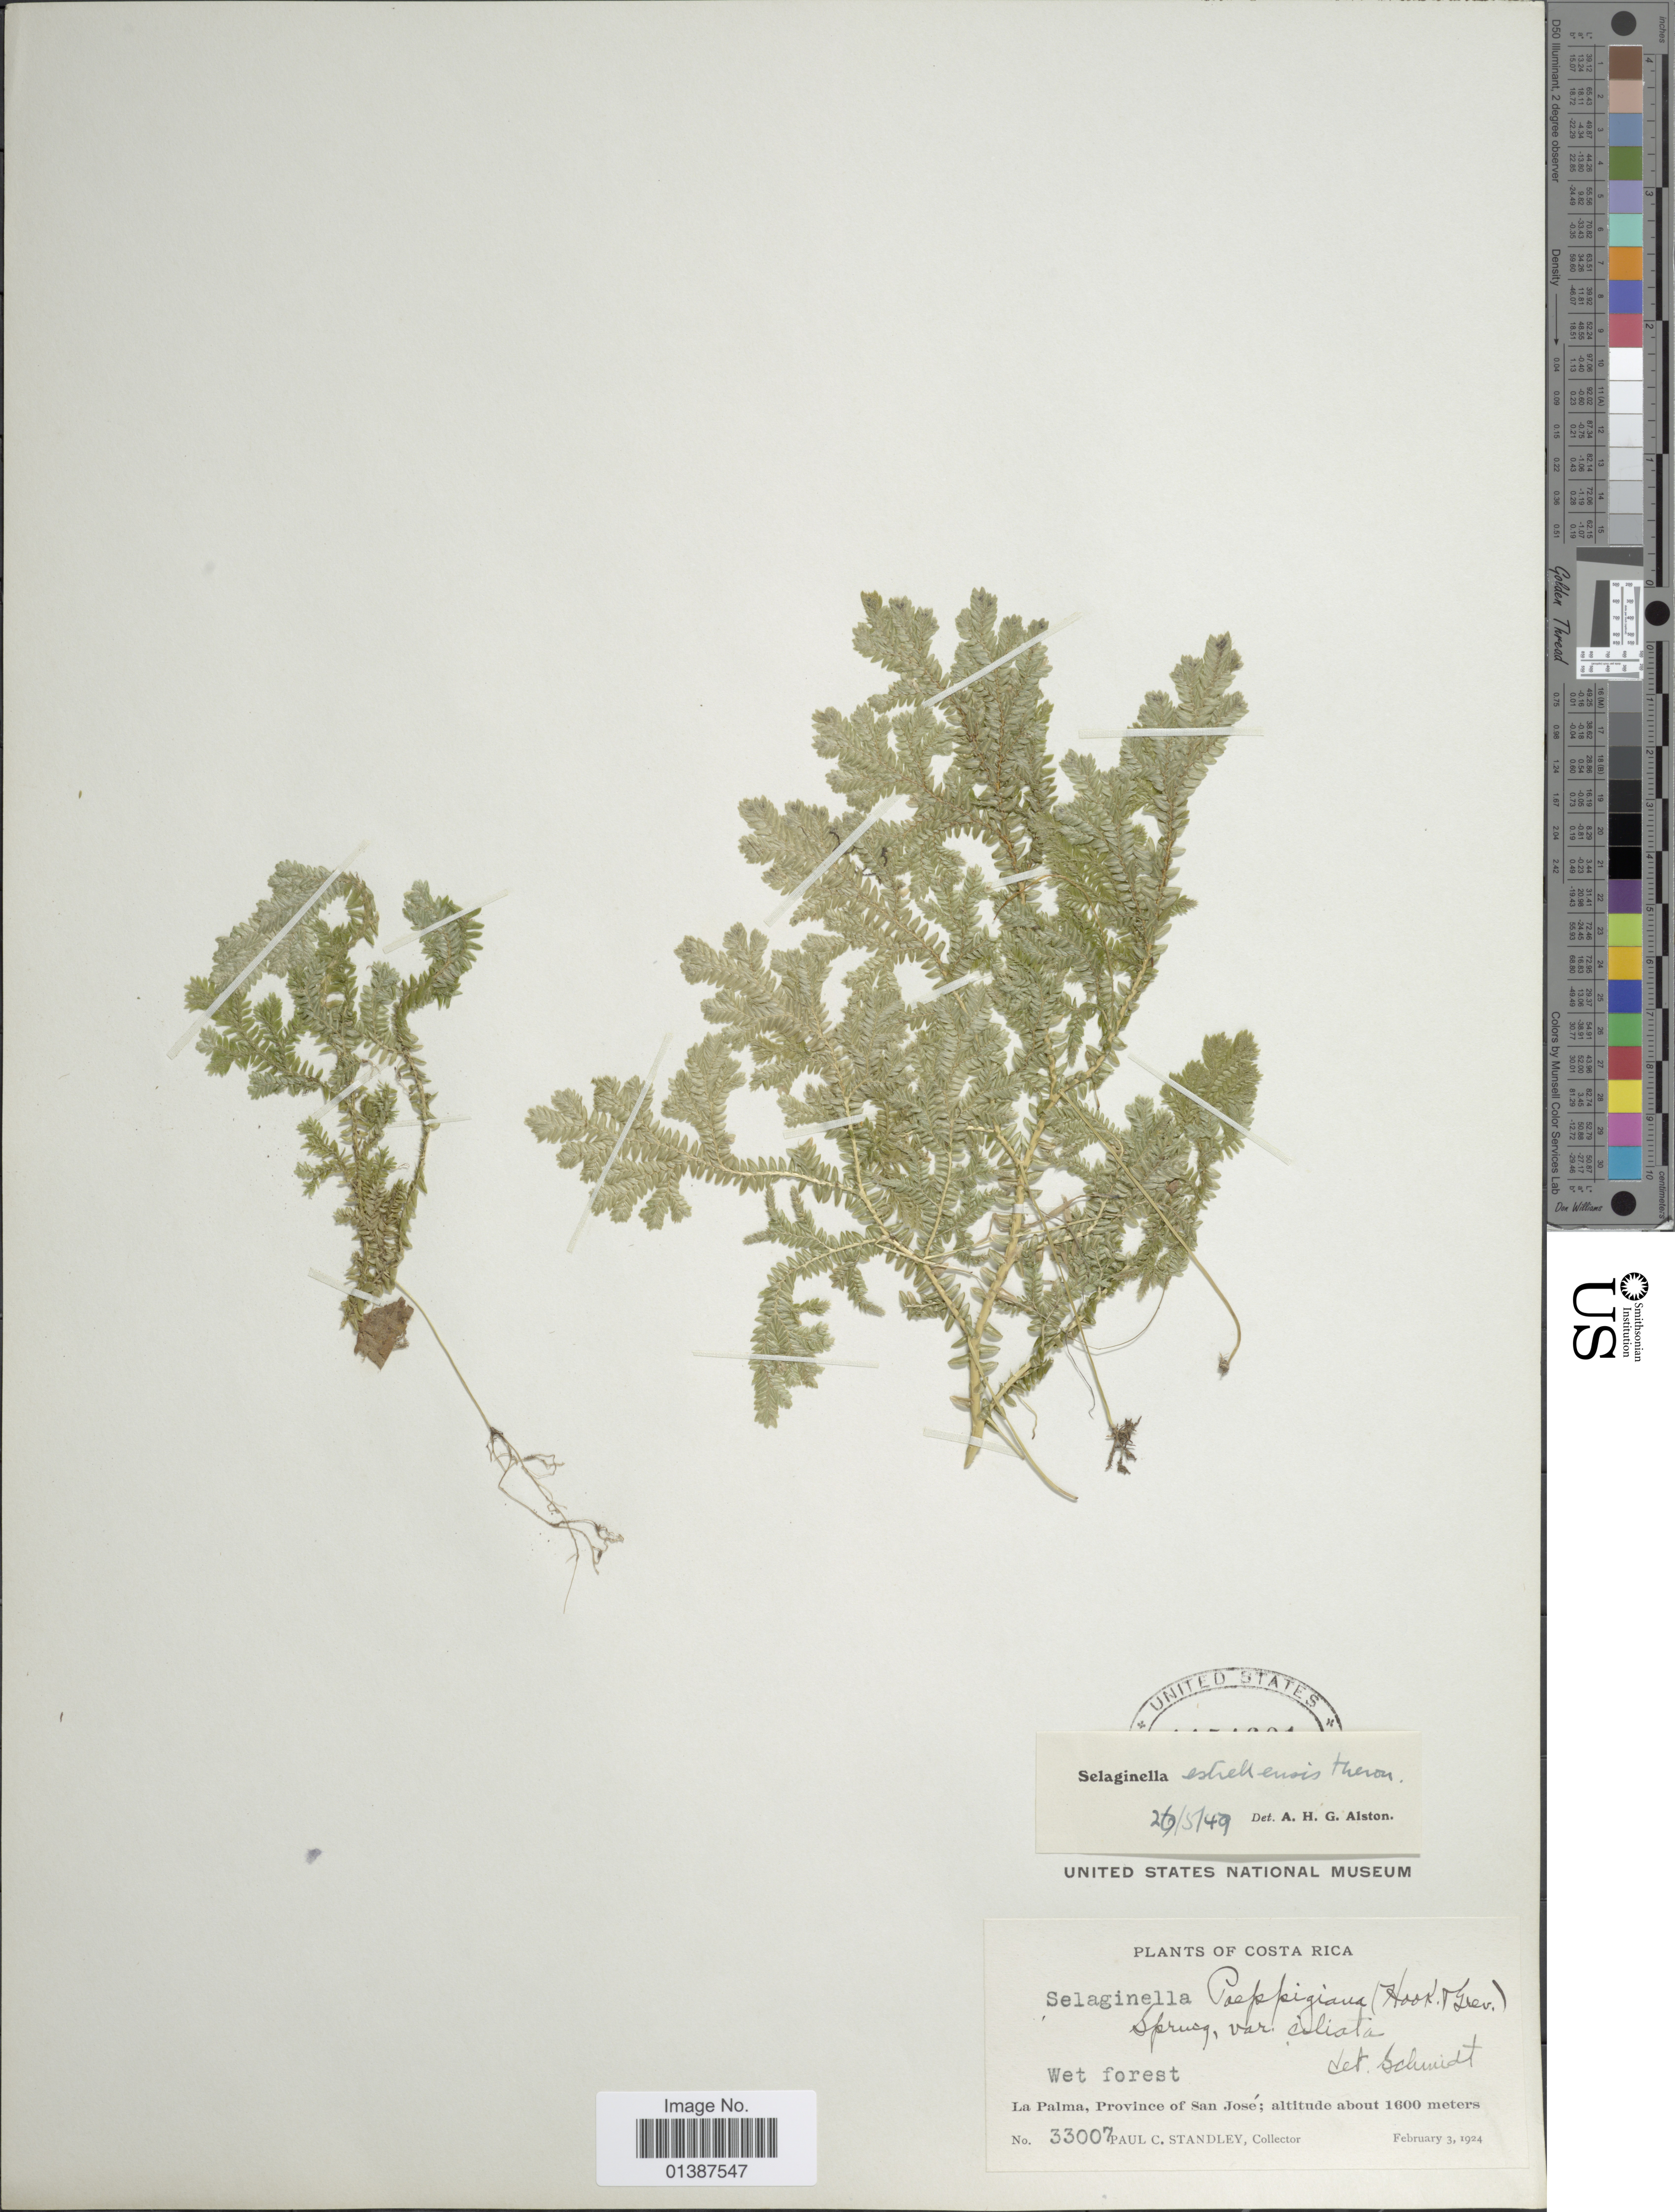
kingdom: Plantae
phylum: Tracheophyta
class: Lycopodiopsida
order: Selaginellales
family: Selaginellaceae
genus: Selaginella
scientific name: Selaginella estrellensis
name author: Hieron.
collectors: P. C. Standley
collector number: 33007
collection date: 1924-02-03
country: Costa Rica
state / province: San José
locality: La Palma, Province of San José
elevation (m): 1600